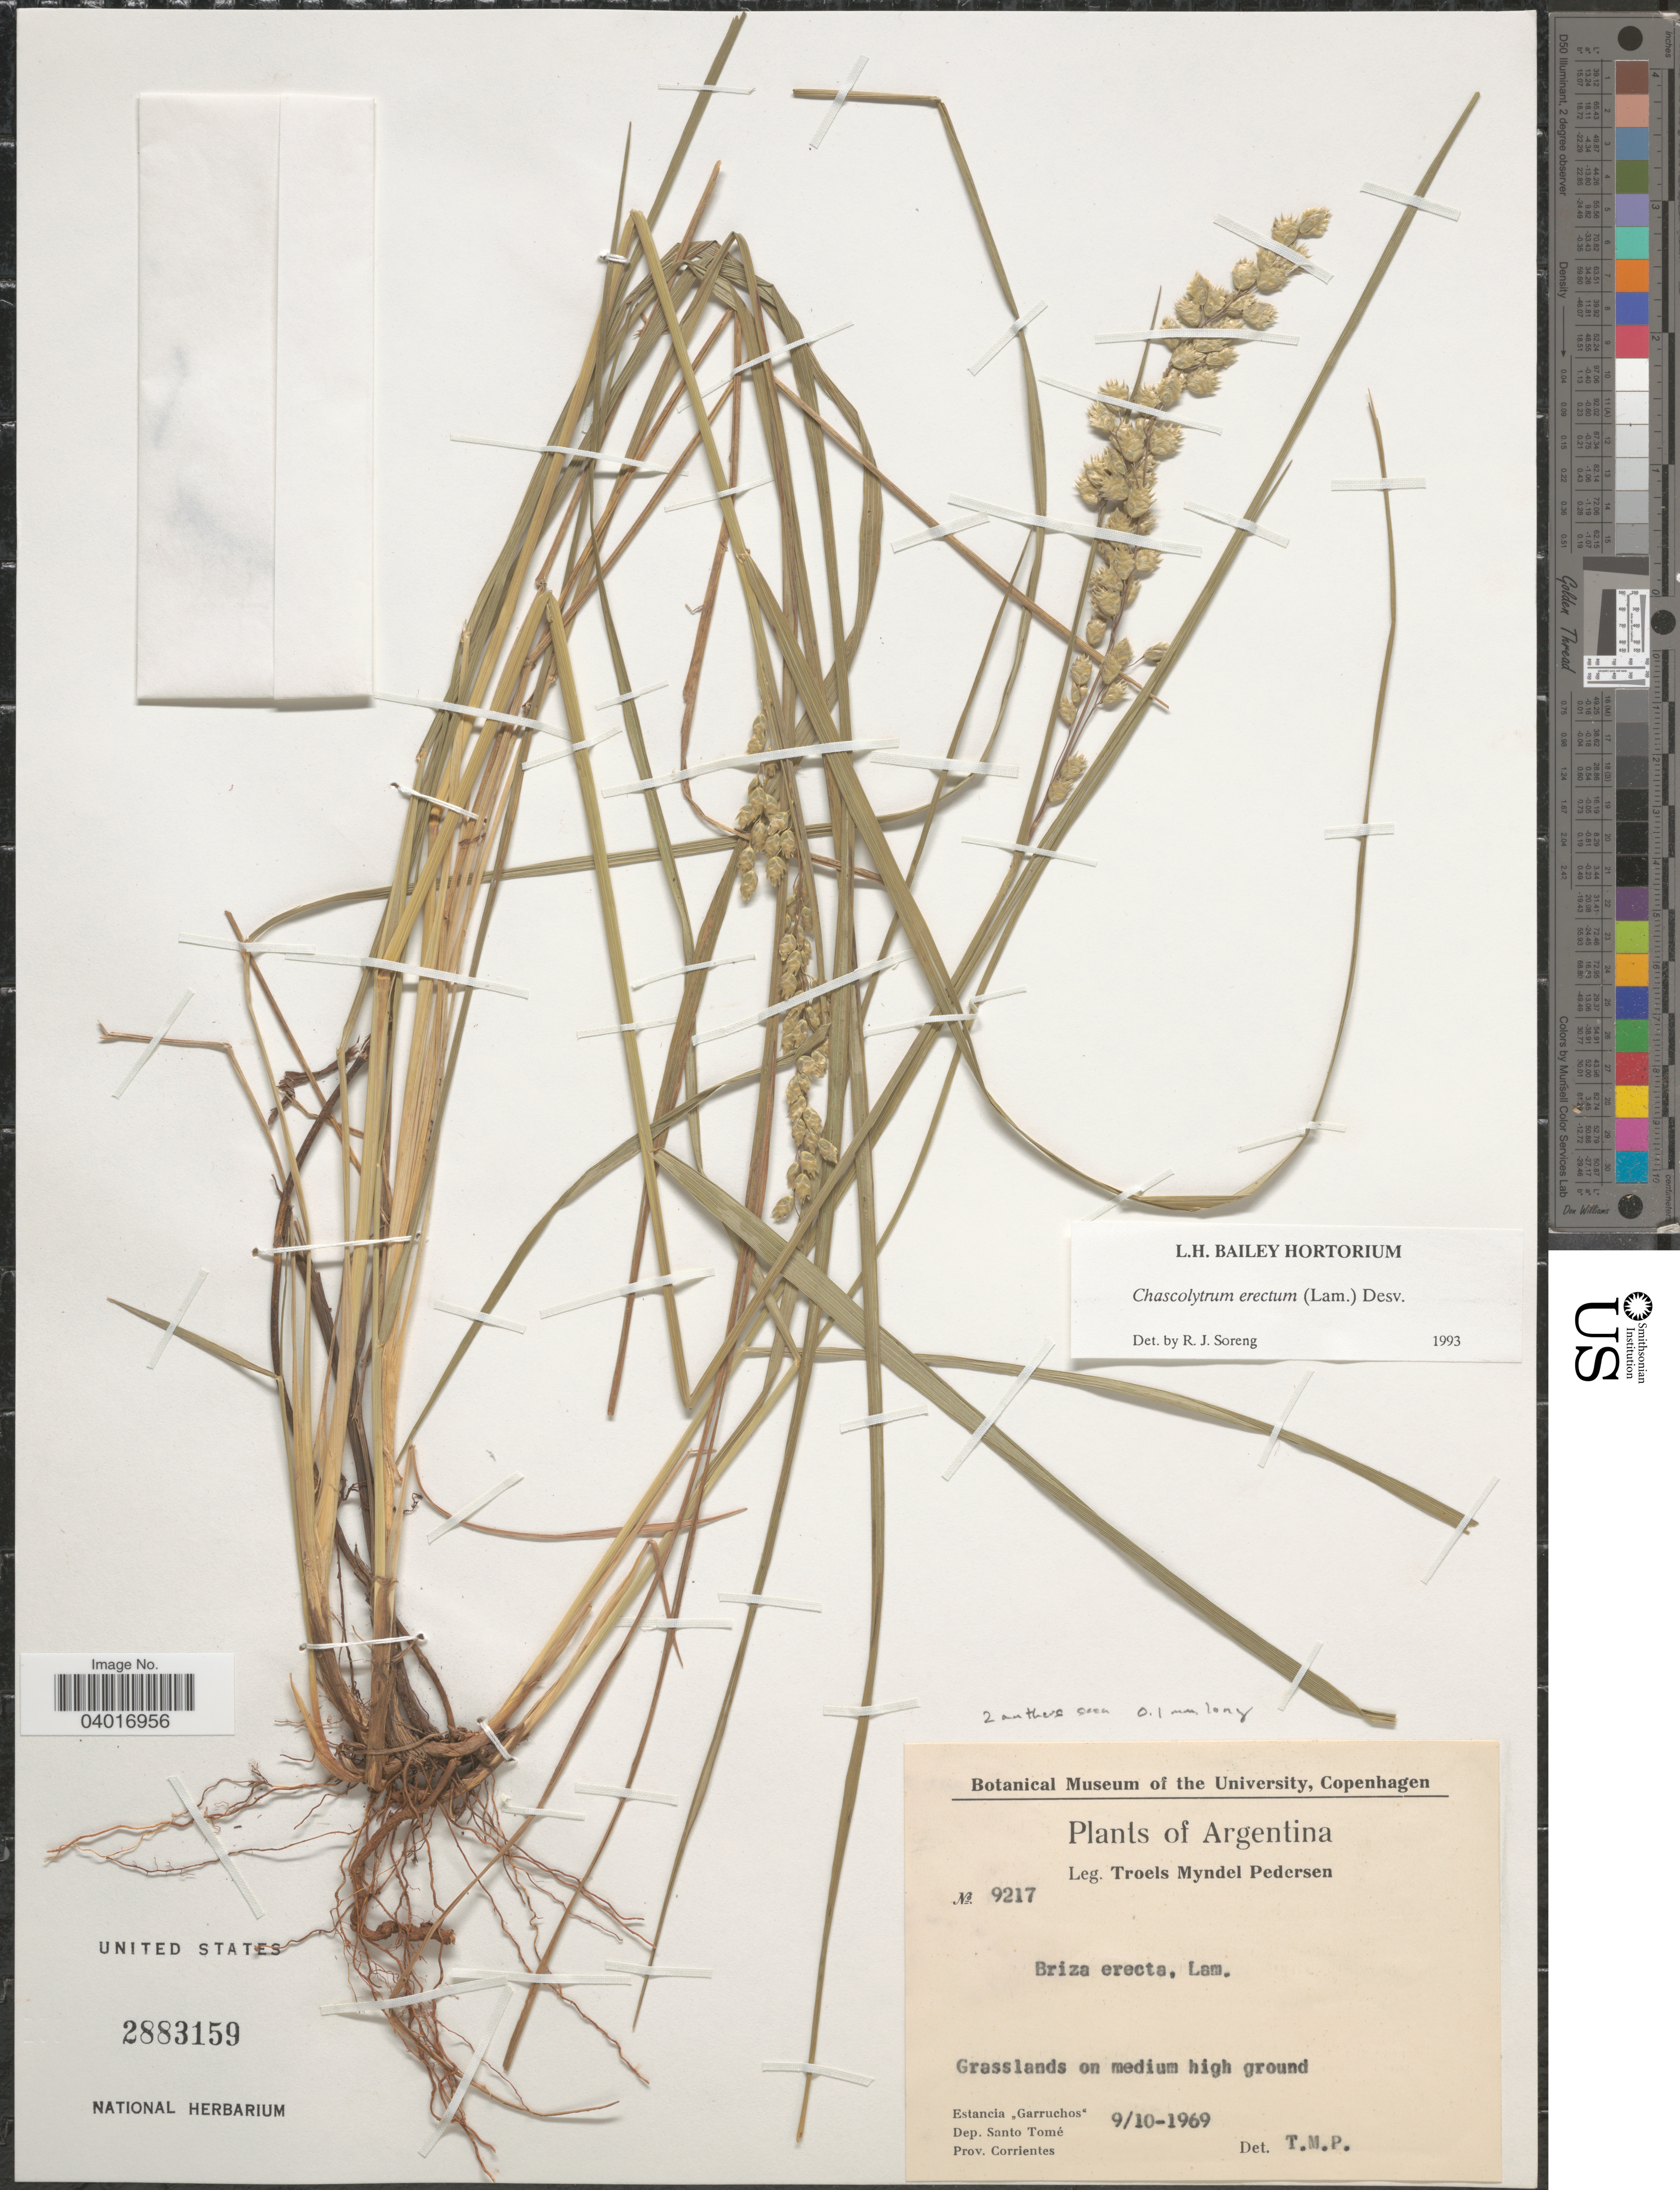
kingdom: Plantae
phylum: Tracheophyta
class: Liliopsida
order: Poales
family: Poaceae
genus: Chascolytrum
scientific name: Chascolytrum erectum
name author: (Lam.) Desv.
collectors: T. Pederson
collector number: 9217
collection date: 1969-10-09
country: Argentina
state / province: Corrientes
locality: Estancia "Garruchos". Dep. Santo Tomé.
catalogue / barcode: US 2883159